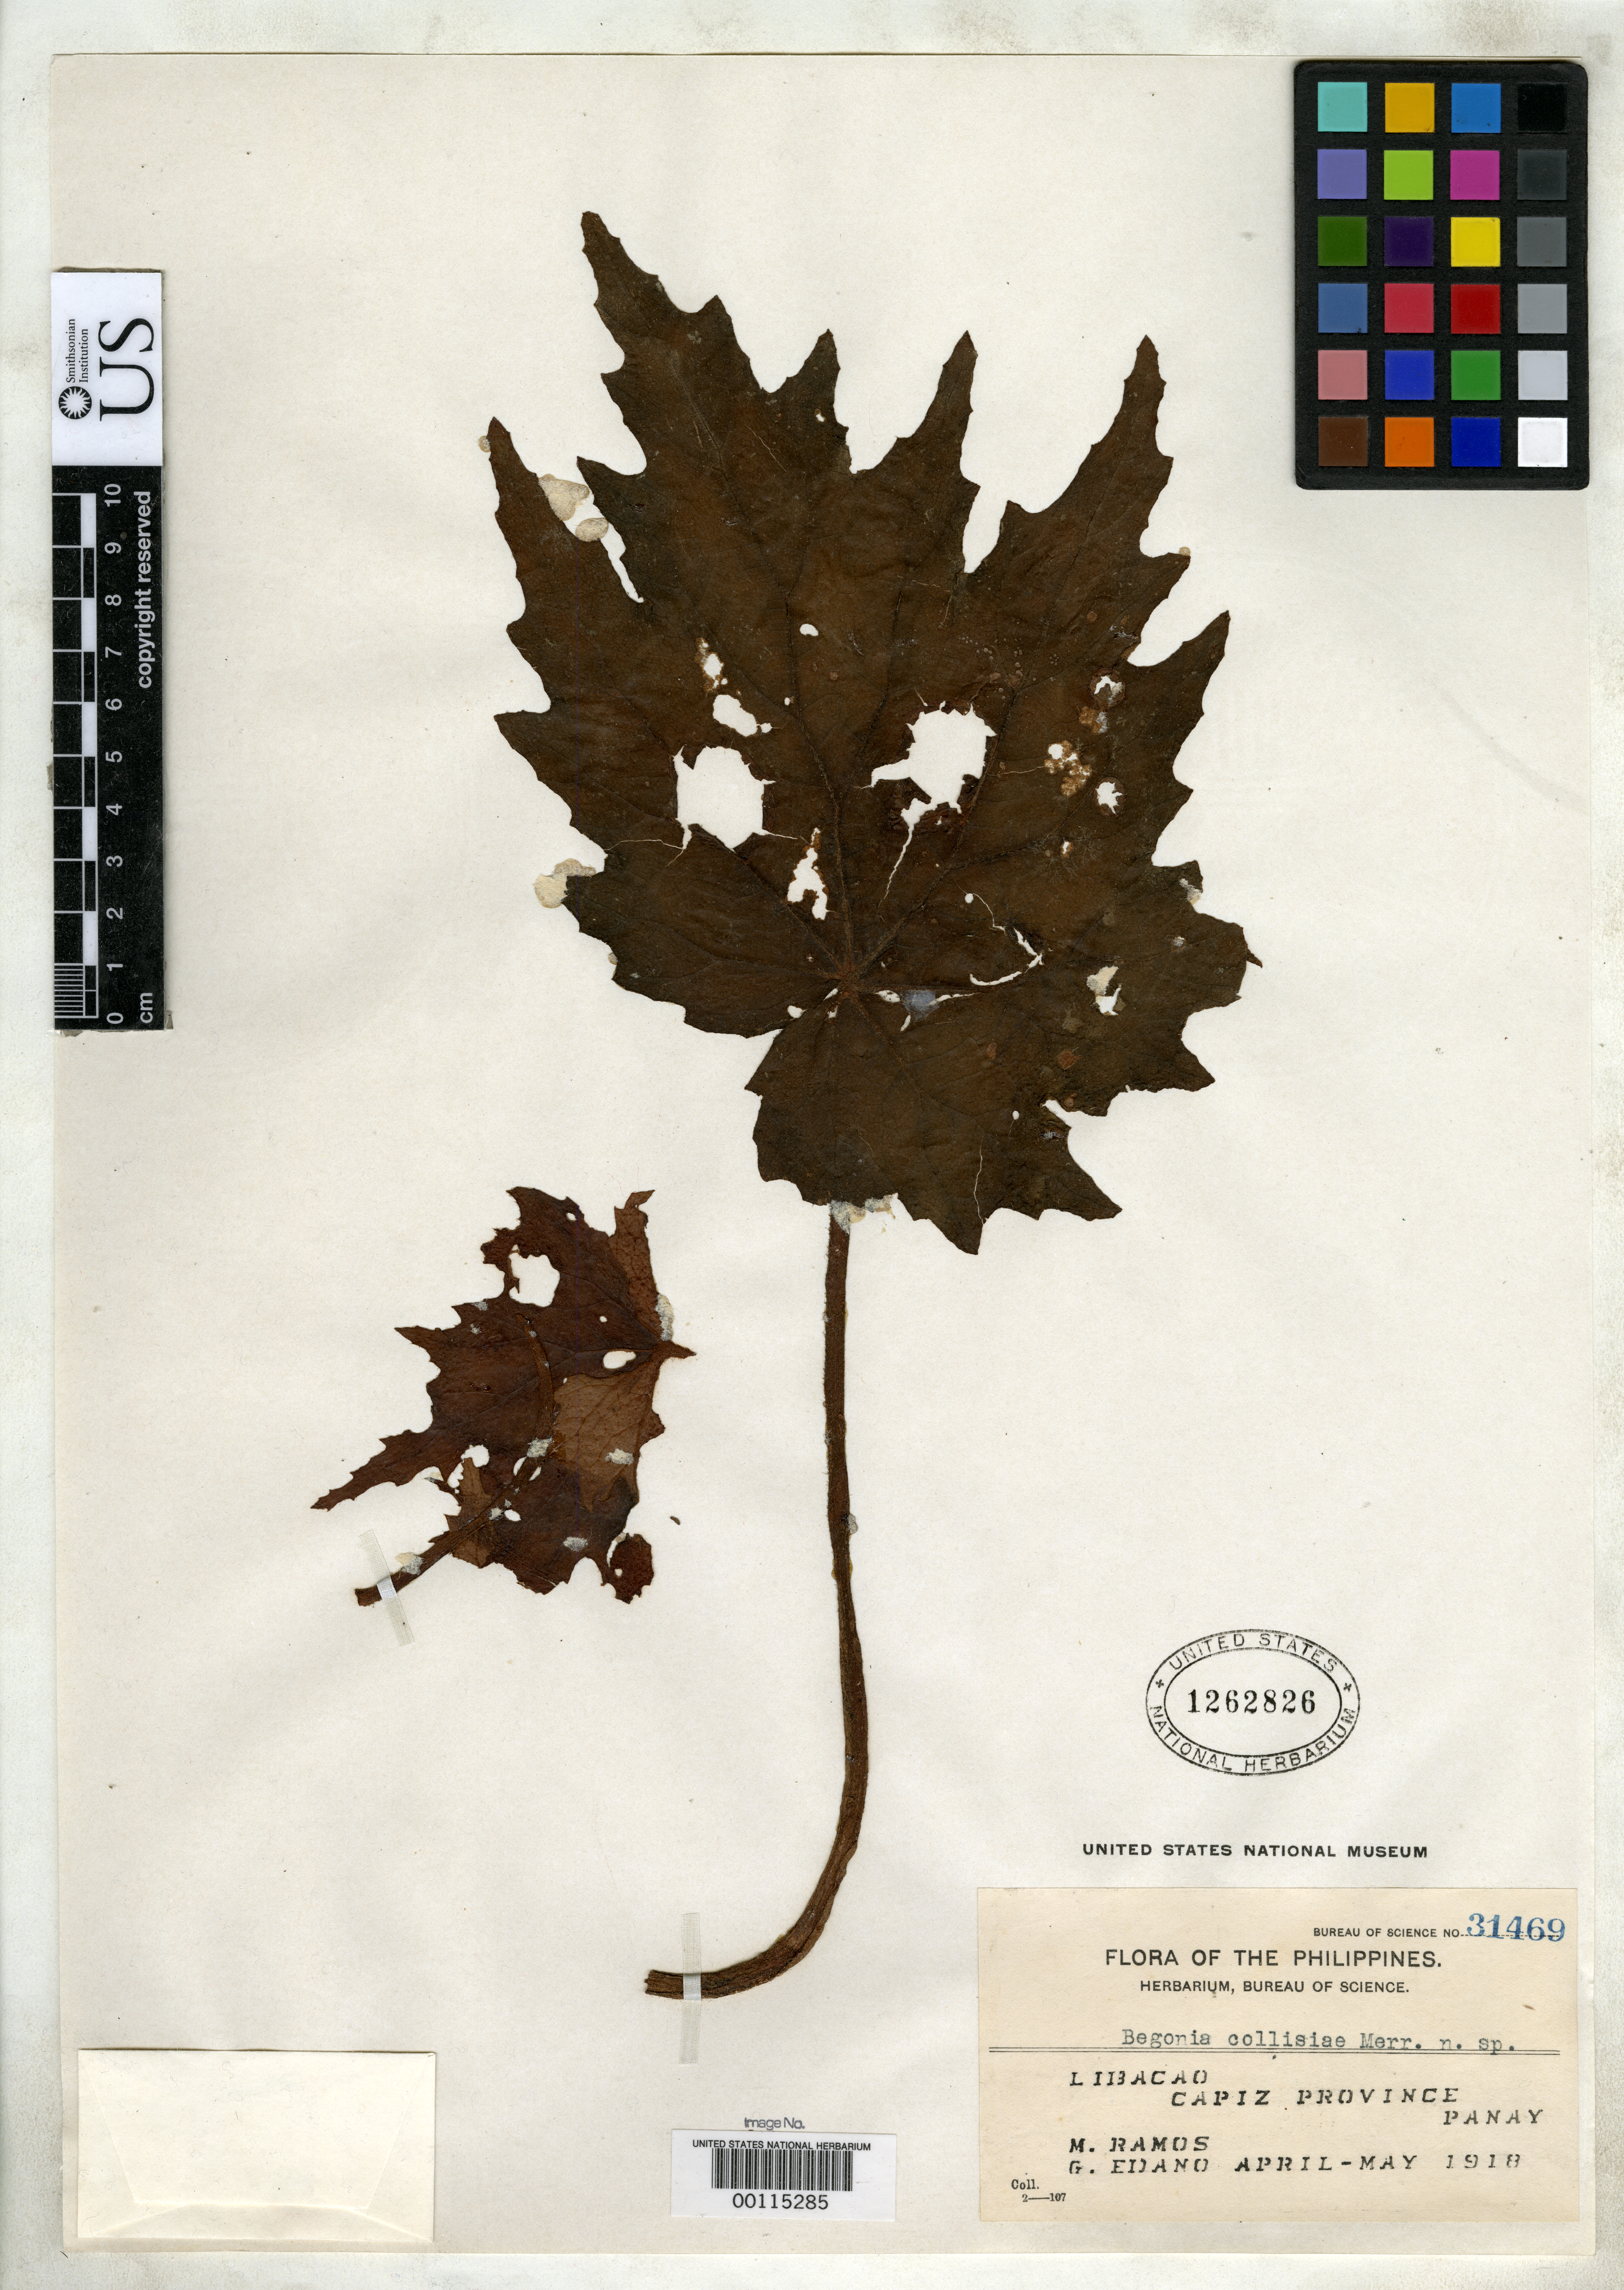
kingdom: Plantae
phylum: Tracheophyta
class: Magnoliopsida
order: Cucurbitales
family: Begoniaceae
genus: Begonia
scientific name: Begonia collisiae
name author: Merr.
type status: Isotype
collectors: M. Ramos & G. E. Edaño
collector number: Bur. Sci. 31469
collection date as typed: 05 May 1918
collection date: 1918-05-05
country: Philippines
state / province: Western Visayas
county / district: Capiz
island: Panay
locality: Libacao.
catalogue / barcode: US 1262826